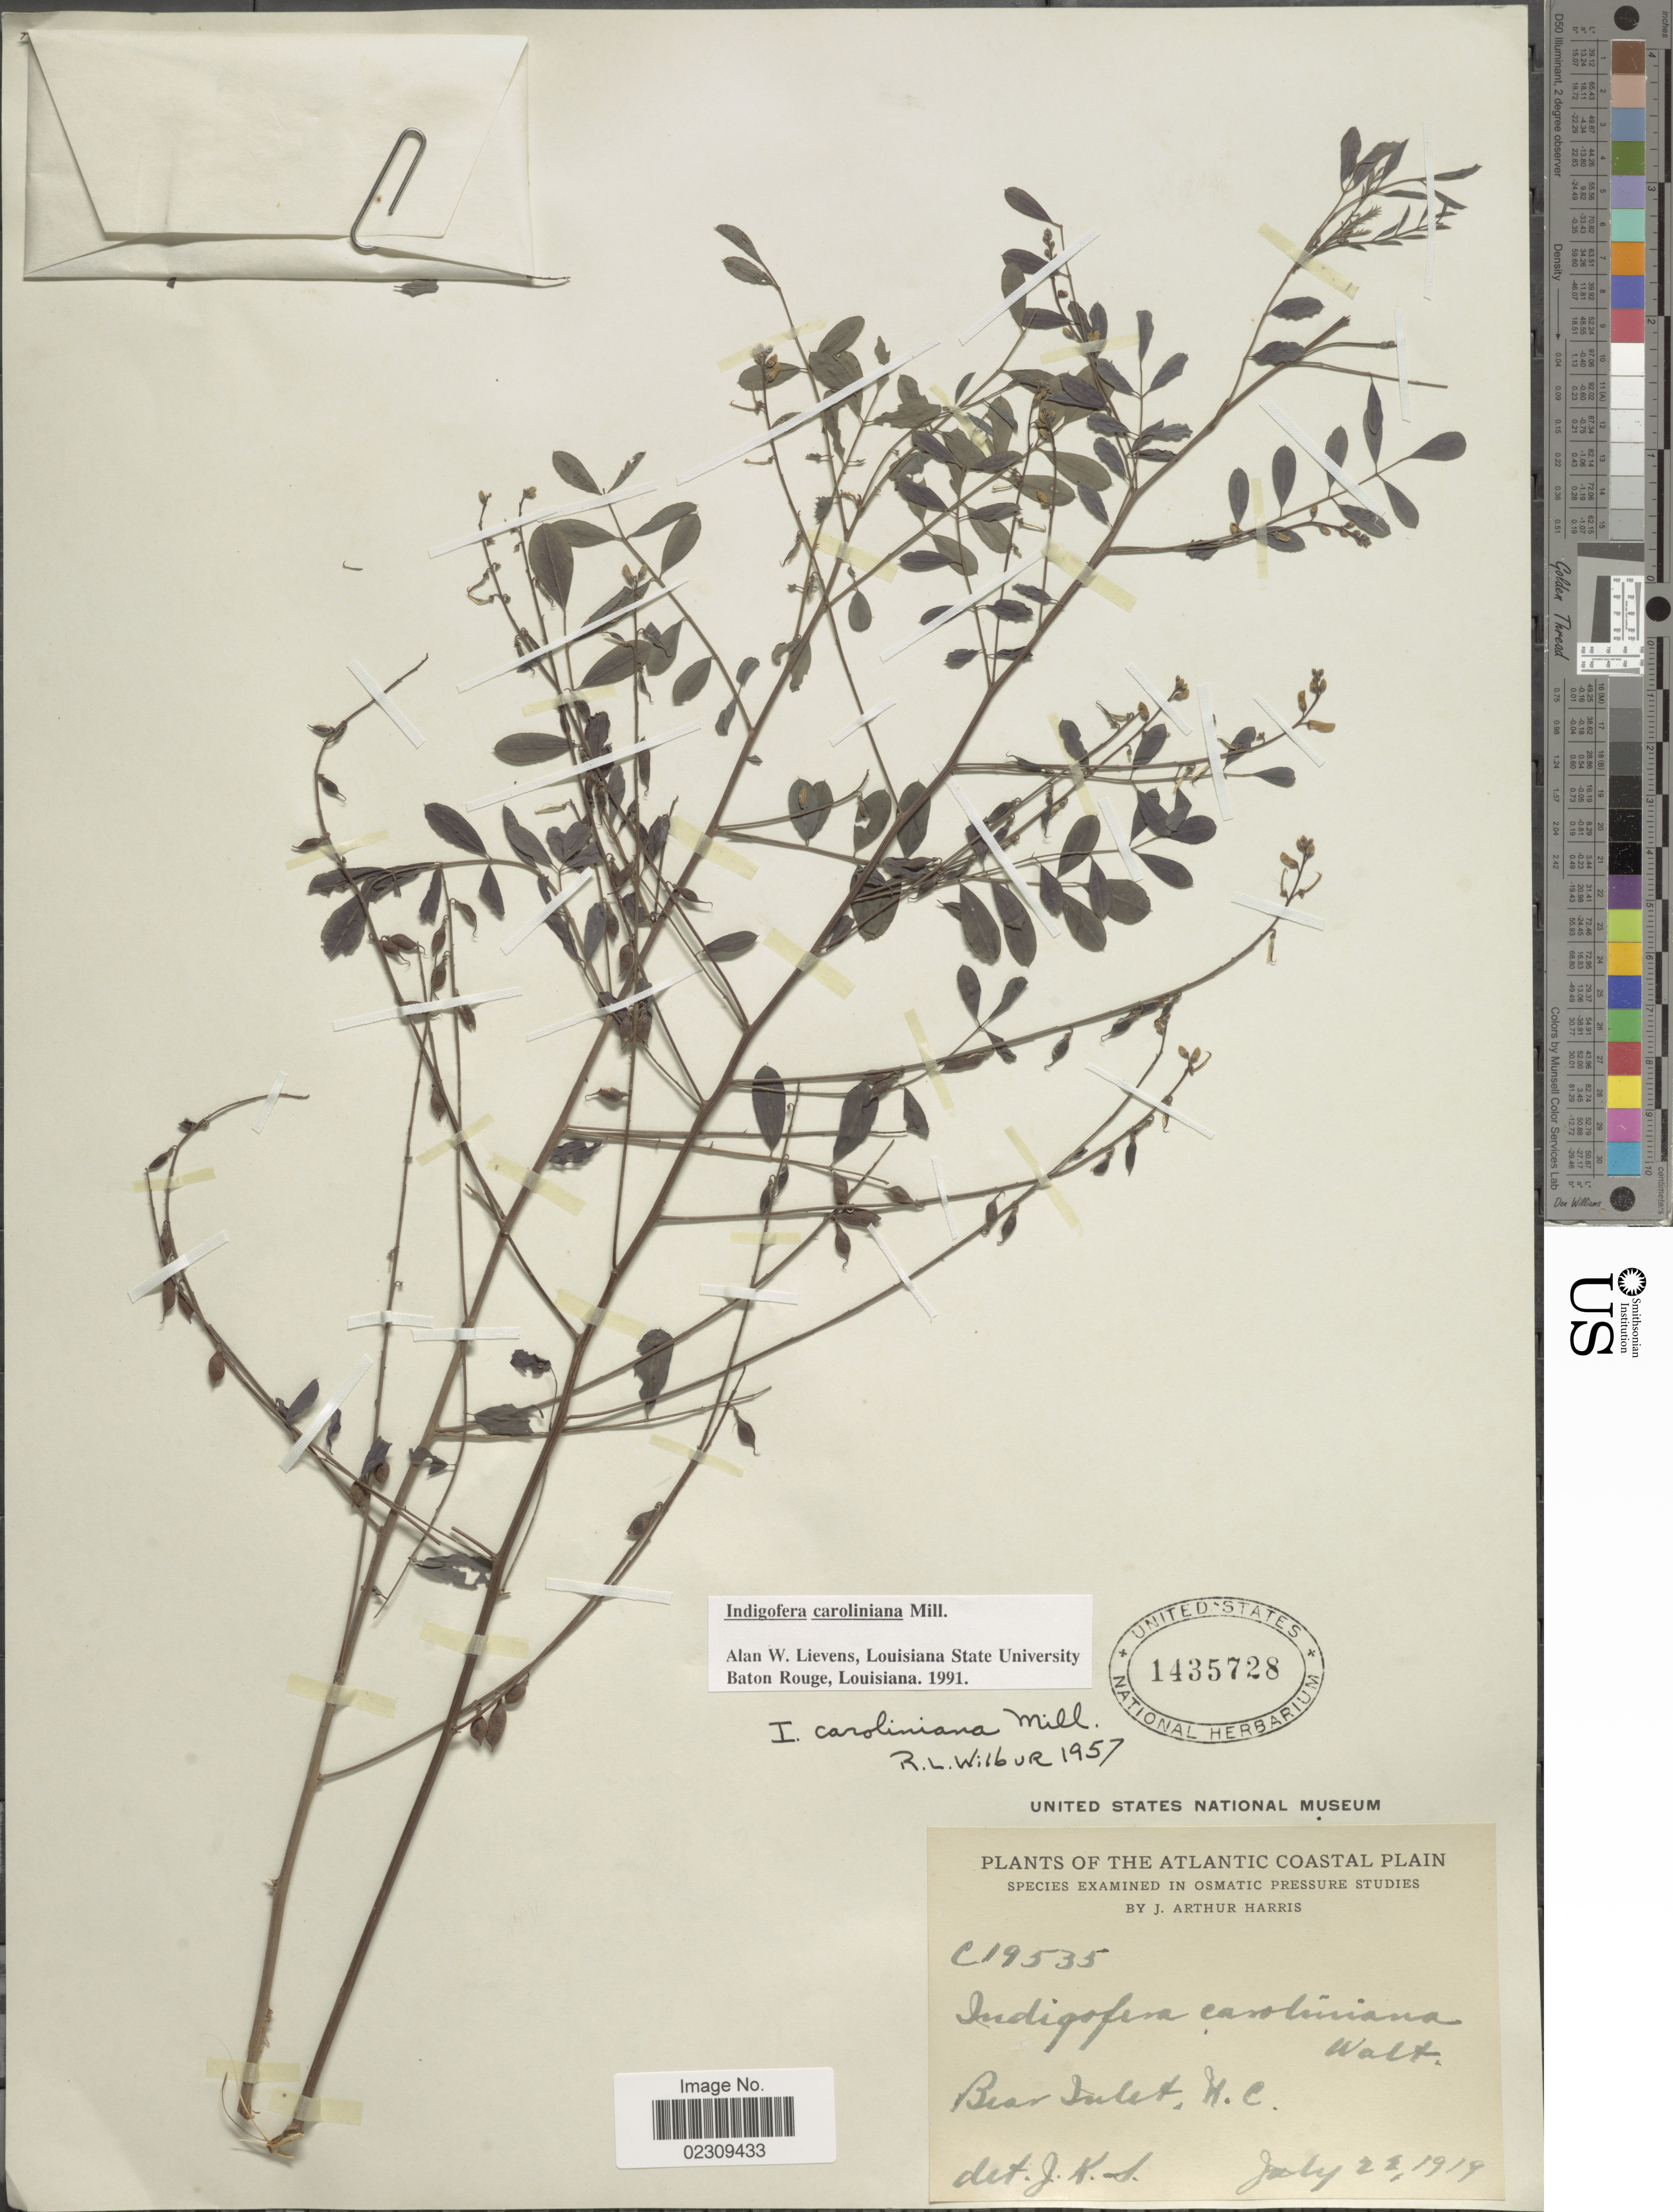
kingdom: Plantae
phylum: Tracheophyta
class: Magnoliopsida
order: Fabales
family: Fabaceae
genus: Indigofera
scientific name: Indigofera caroliniana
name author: Mill.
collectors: J. A. Harris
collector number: C19535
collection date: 1919-07-22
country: United States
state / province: North Carolina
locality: Atlantic Coastal Plain, Bear Inlet, N. C.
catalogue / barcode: US 1435728